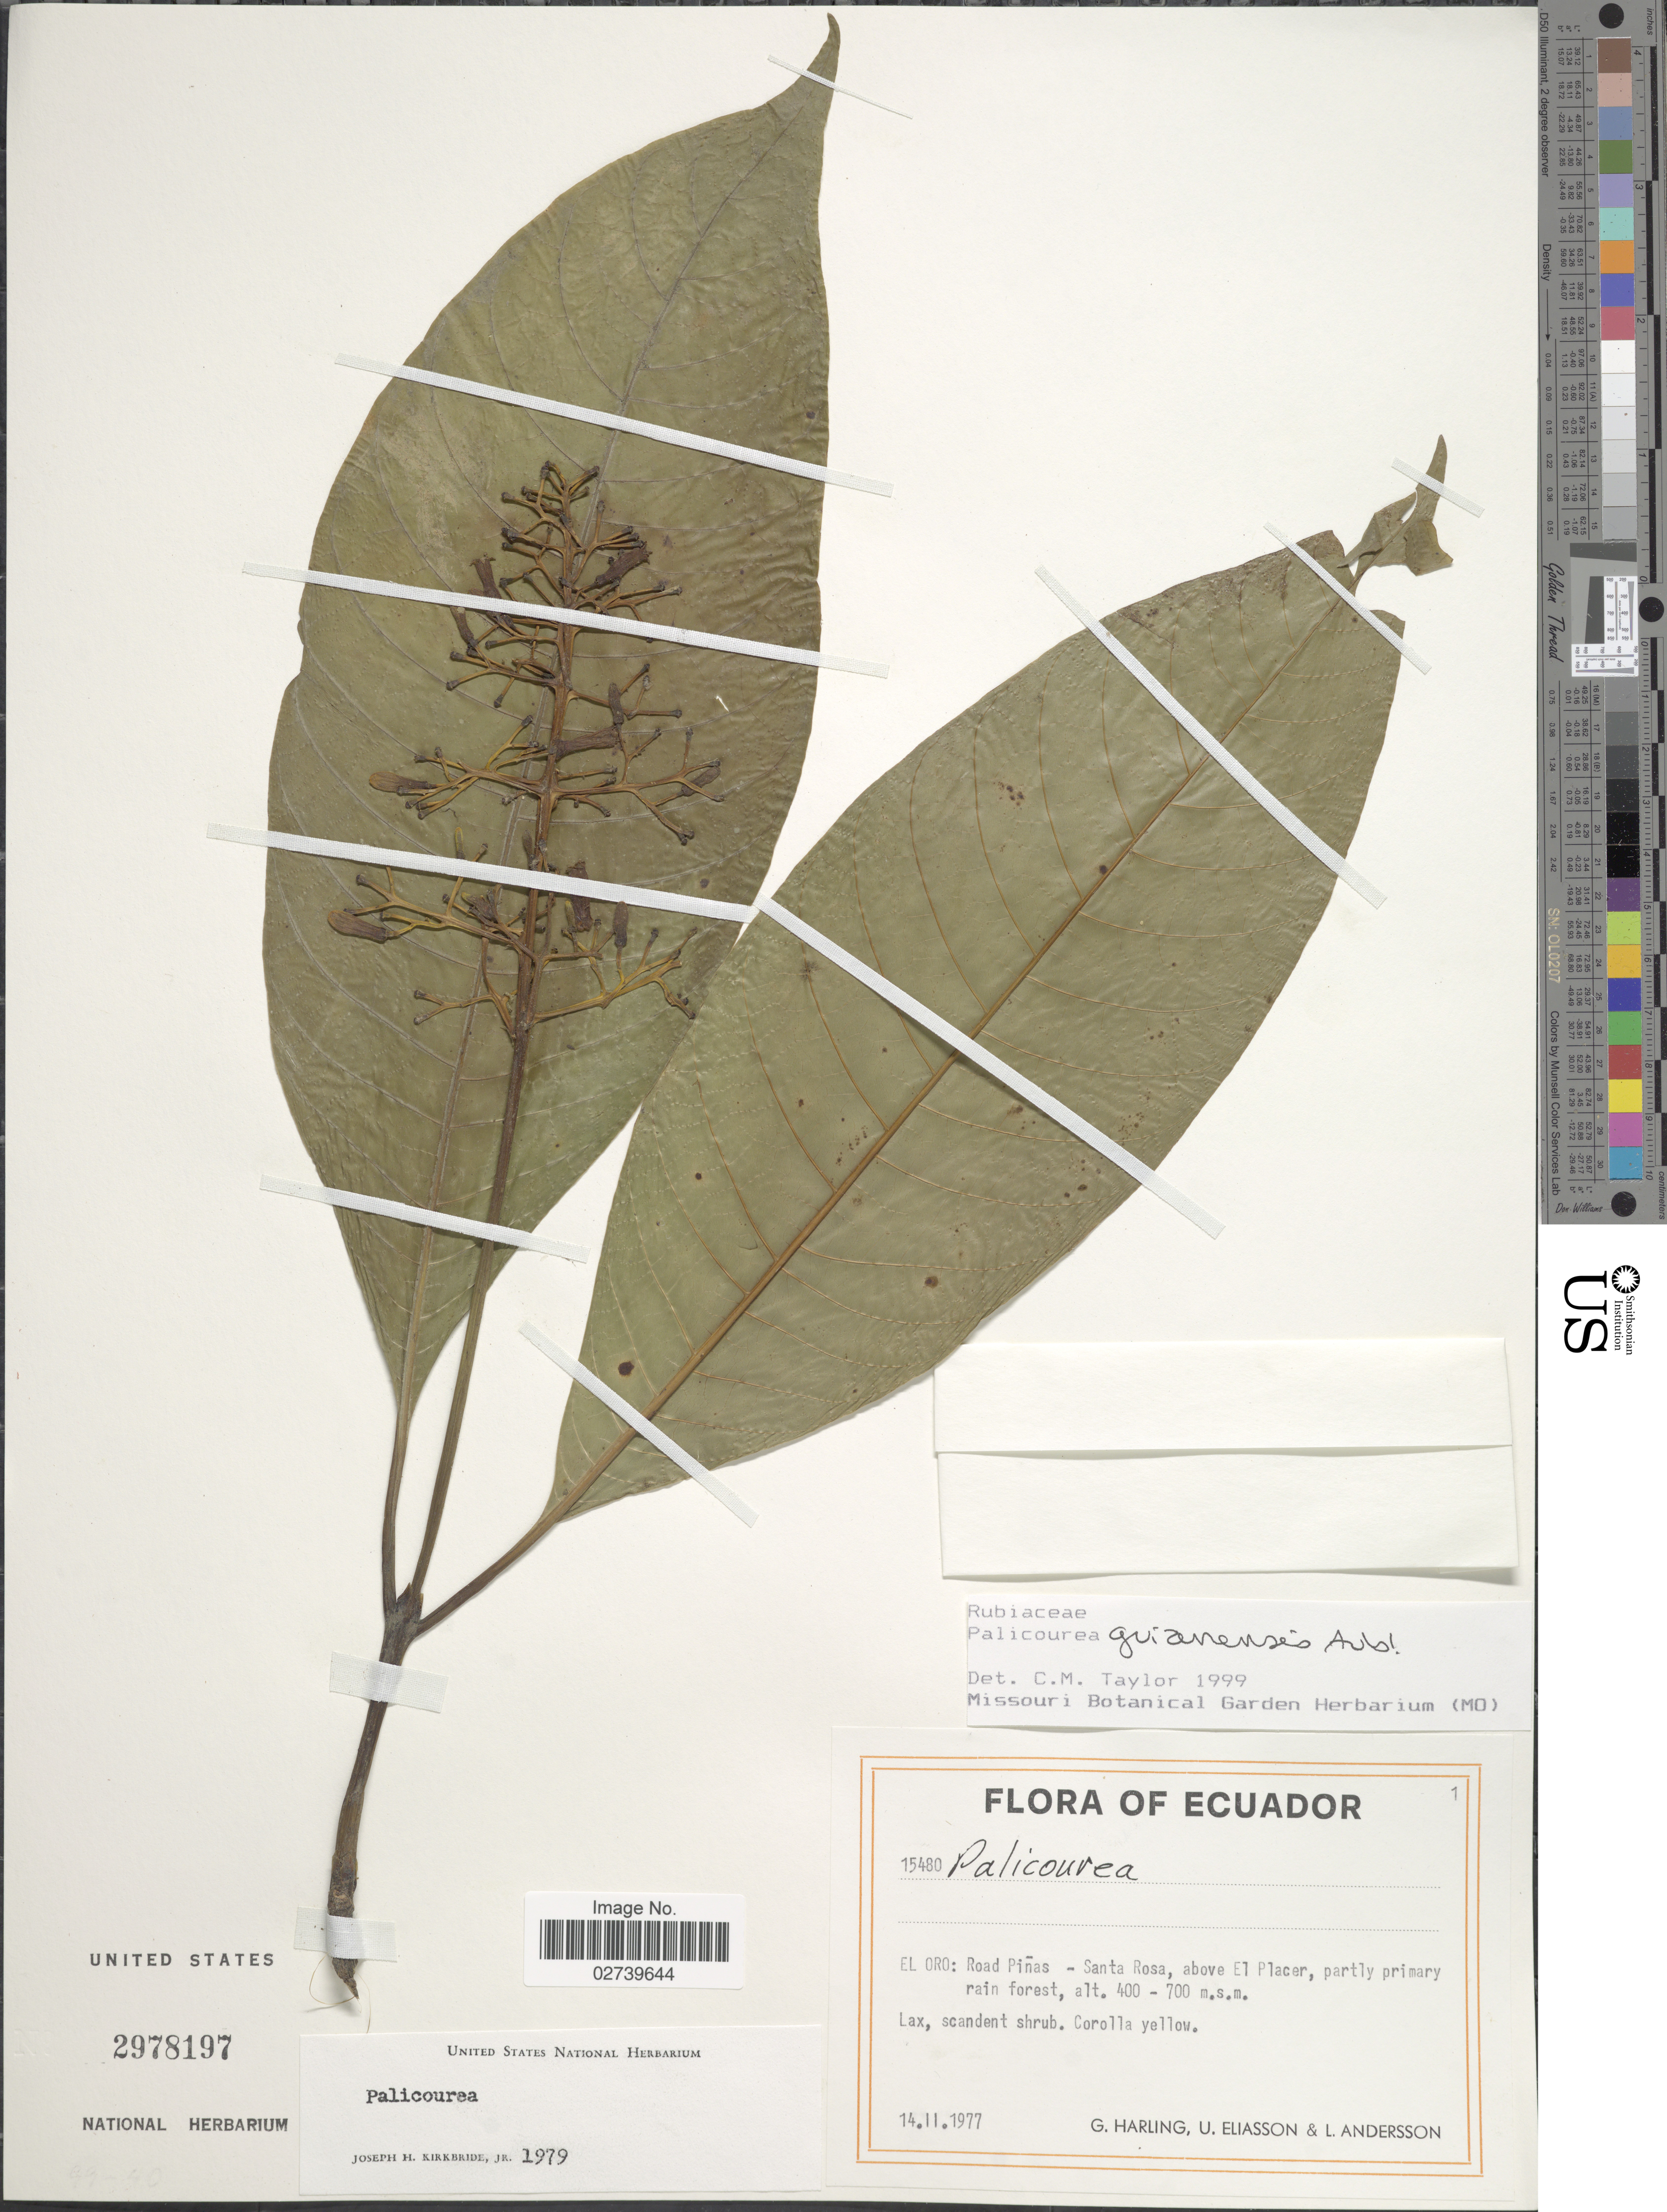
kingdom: Plantae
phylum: Tracheophyta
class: Magnoliopsida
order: Gentianales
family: Rubiaceae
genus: Palicourea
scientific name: Palicourea guianensis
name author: Aubl.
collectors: G. Harling, U. Eliasson & L. Andersson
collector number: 15480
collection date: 1977-02-14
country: Ecuador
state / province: El Oro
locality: Road Pinas-Santa Rosa, above El Placer.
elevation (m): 400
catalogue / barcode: US 2978197